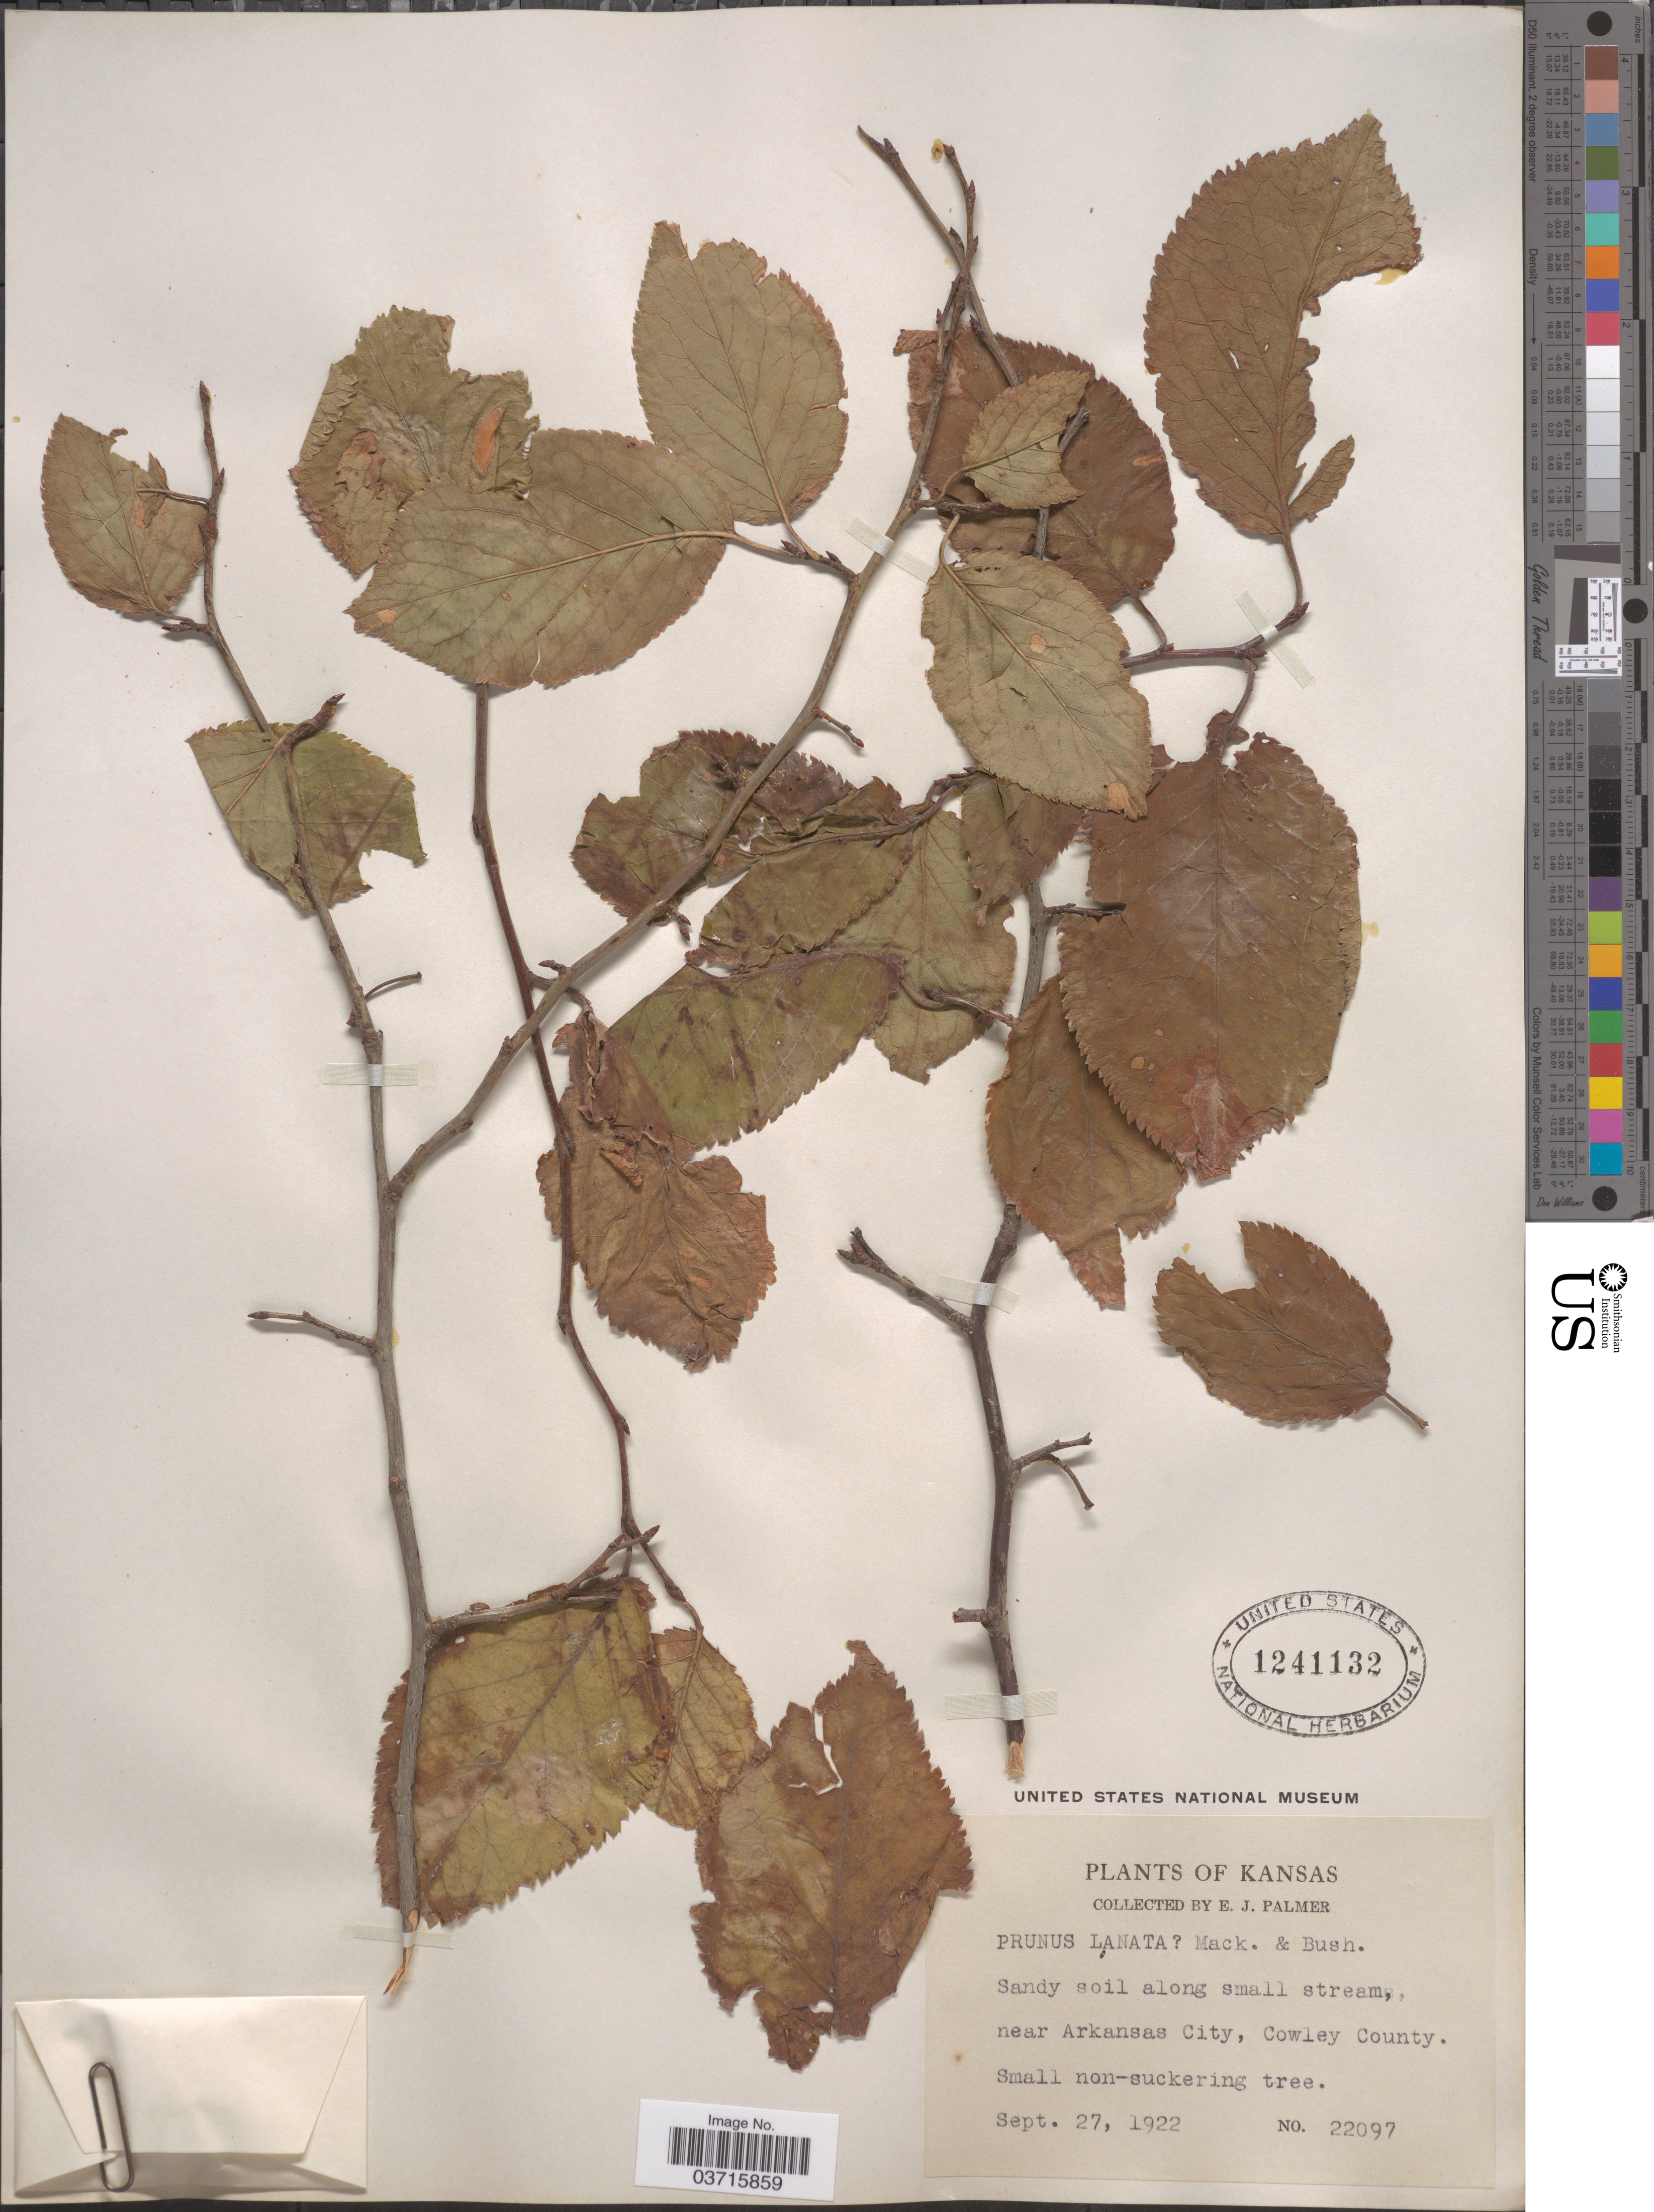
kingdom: Plantae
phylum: Tracheophyta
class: Magnoliopsida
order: Rosales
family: Rosaceae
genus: Prunus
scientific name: Prunus lanata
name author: (Sudw.) Mack. & Bush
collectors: E. J. Palmer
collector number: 22097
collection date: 1922-09-27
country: United States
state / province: Kansas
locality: Sandy soil along small stream, near Arkansas City, Cowley County.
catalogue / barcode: US 1241132